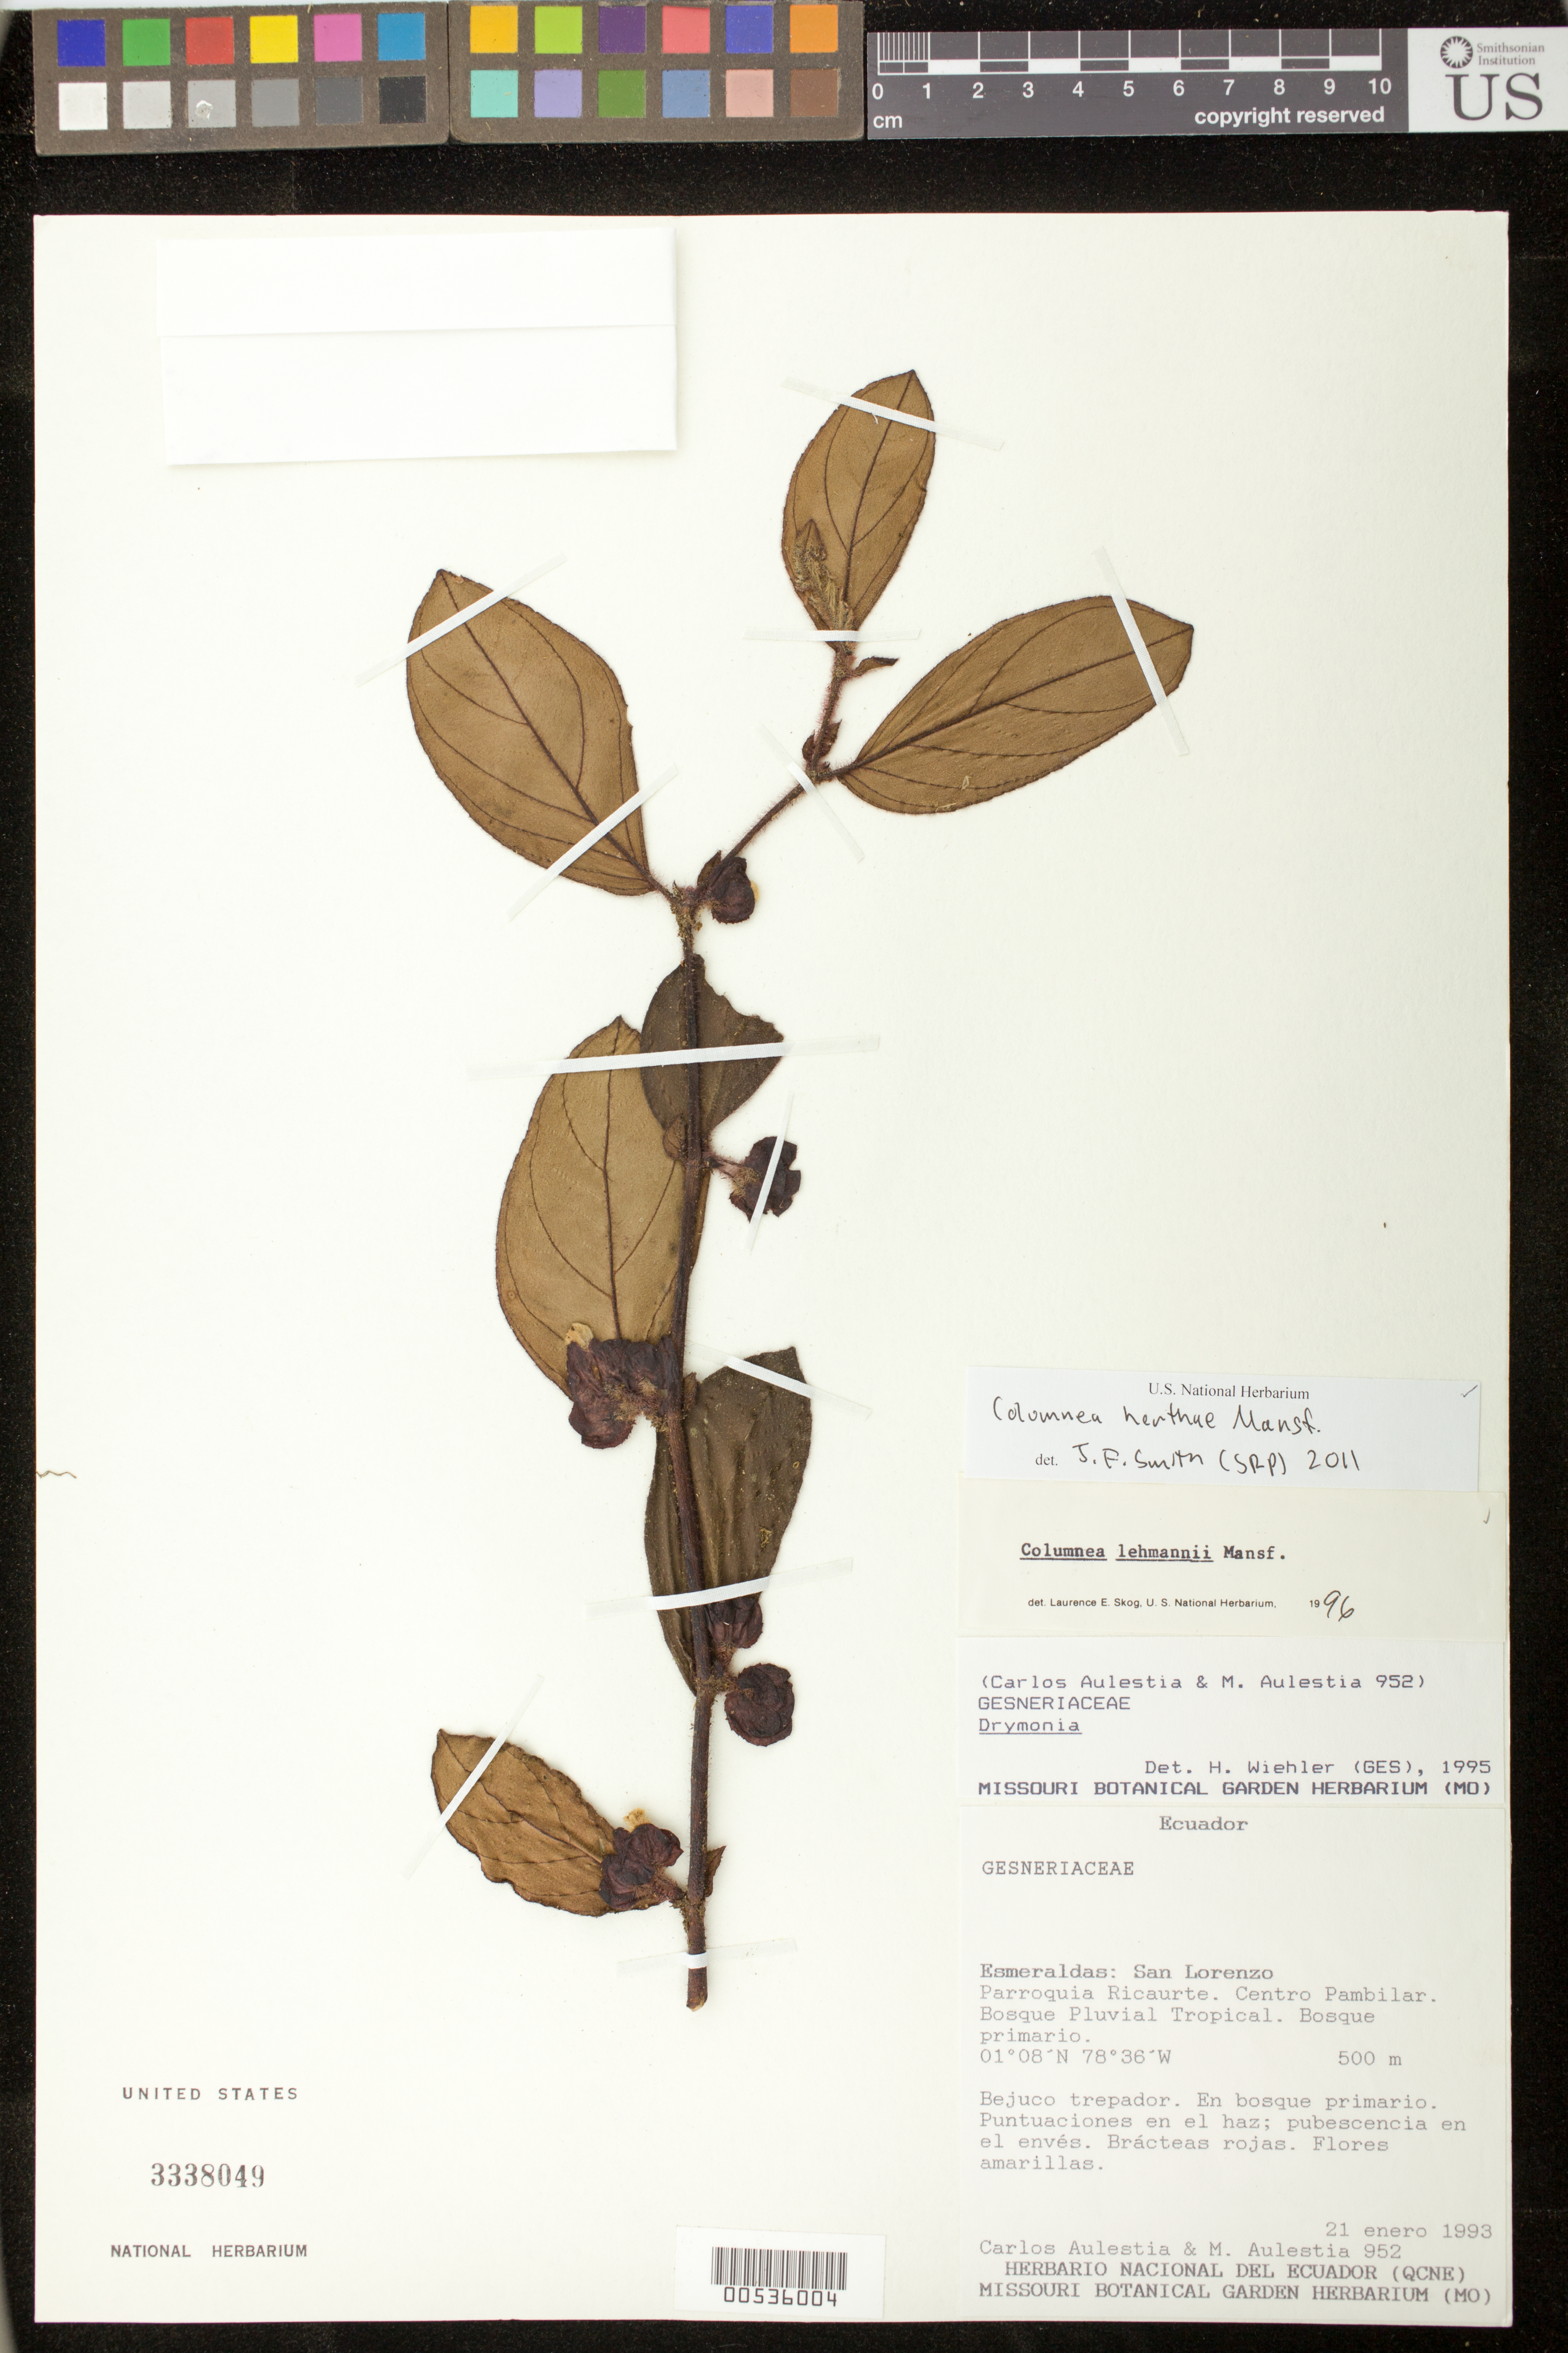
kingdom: Plantae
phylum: Tracheophyta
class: Magnoliopsida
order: Lamiales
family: Gesneriaceae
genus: Columnea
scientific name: Columnea herthae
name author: Mansf.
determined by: Smith, J. F.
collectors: C. Aulestia & M. Aulestia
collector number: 952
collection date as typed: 21 Jan 1993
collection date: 1993-01-21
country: Ecuador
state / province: Esmeraldas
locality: San Lorenzo, Parroquia Ricaurte; Centro Pambilar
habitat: Bosque pluvial tropical; bosque primario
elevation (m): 500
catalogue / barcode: US 3338049